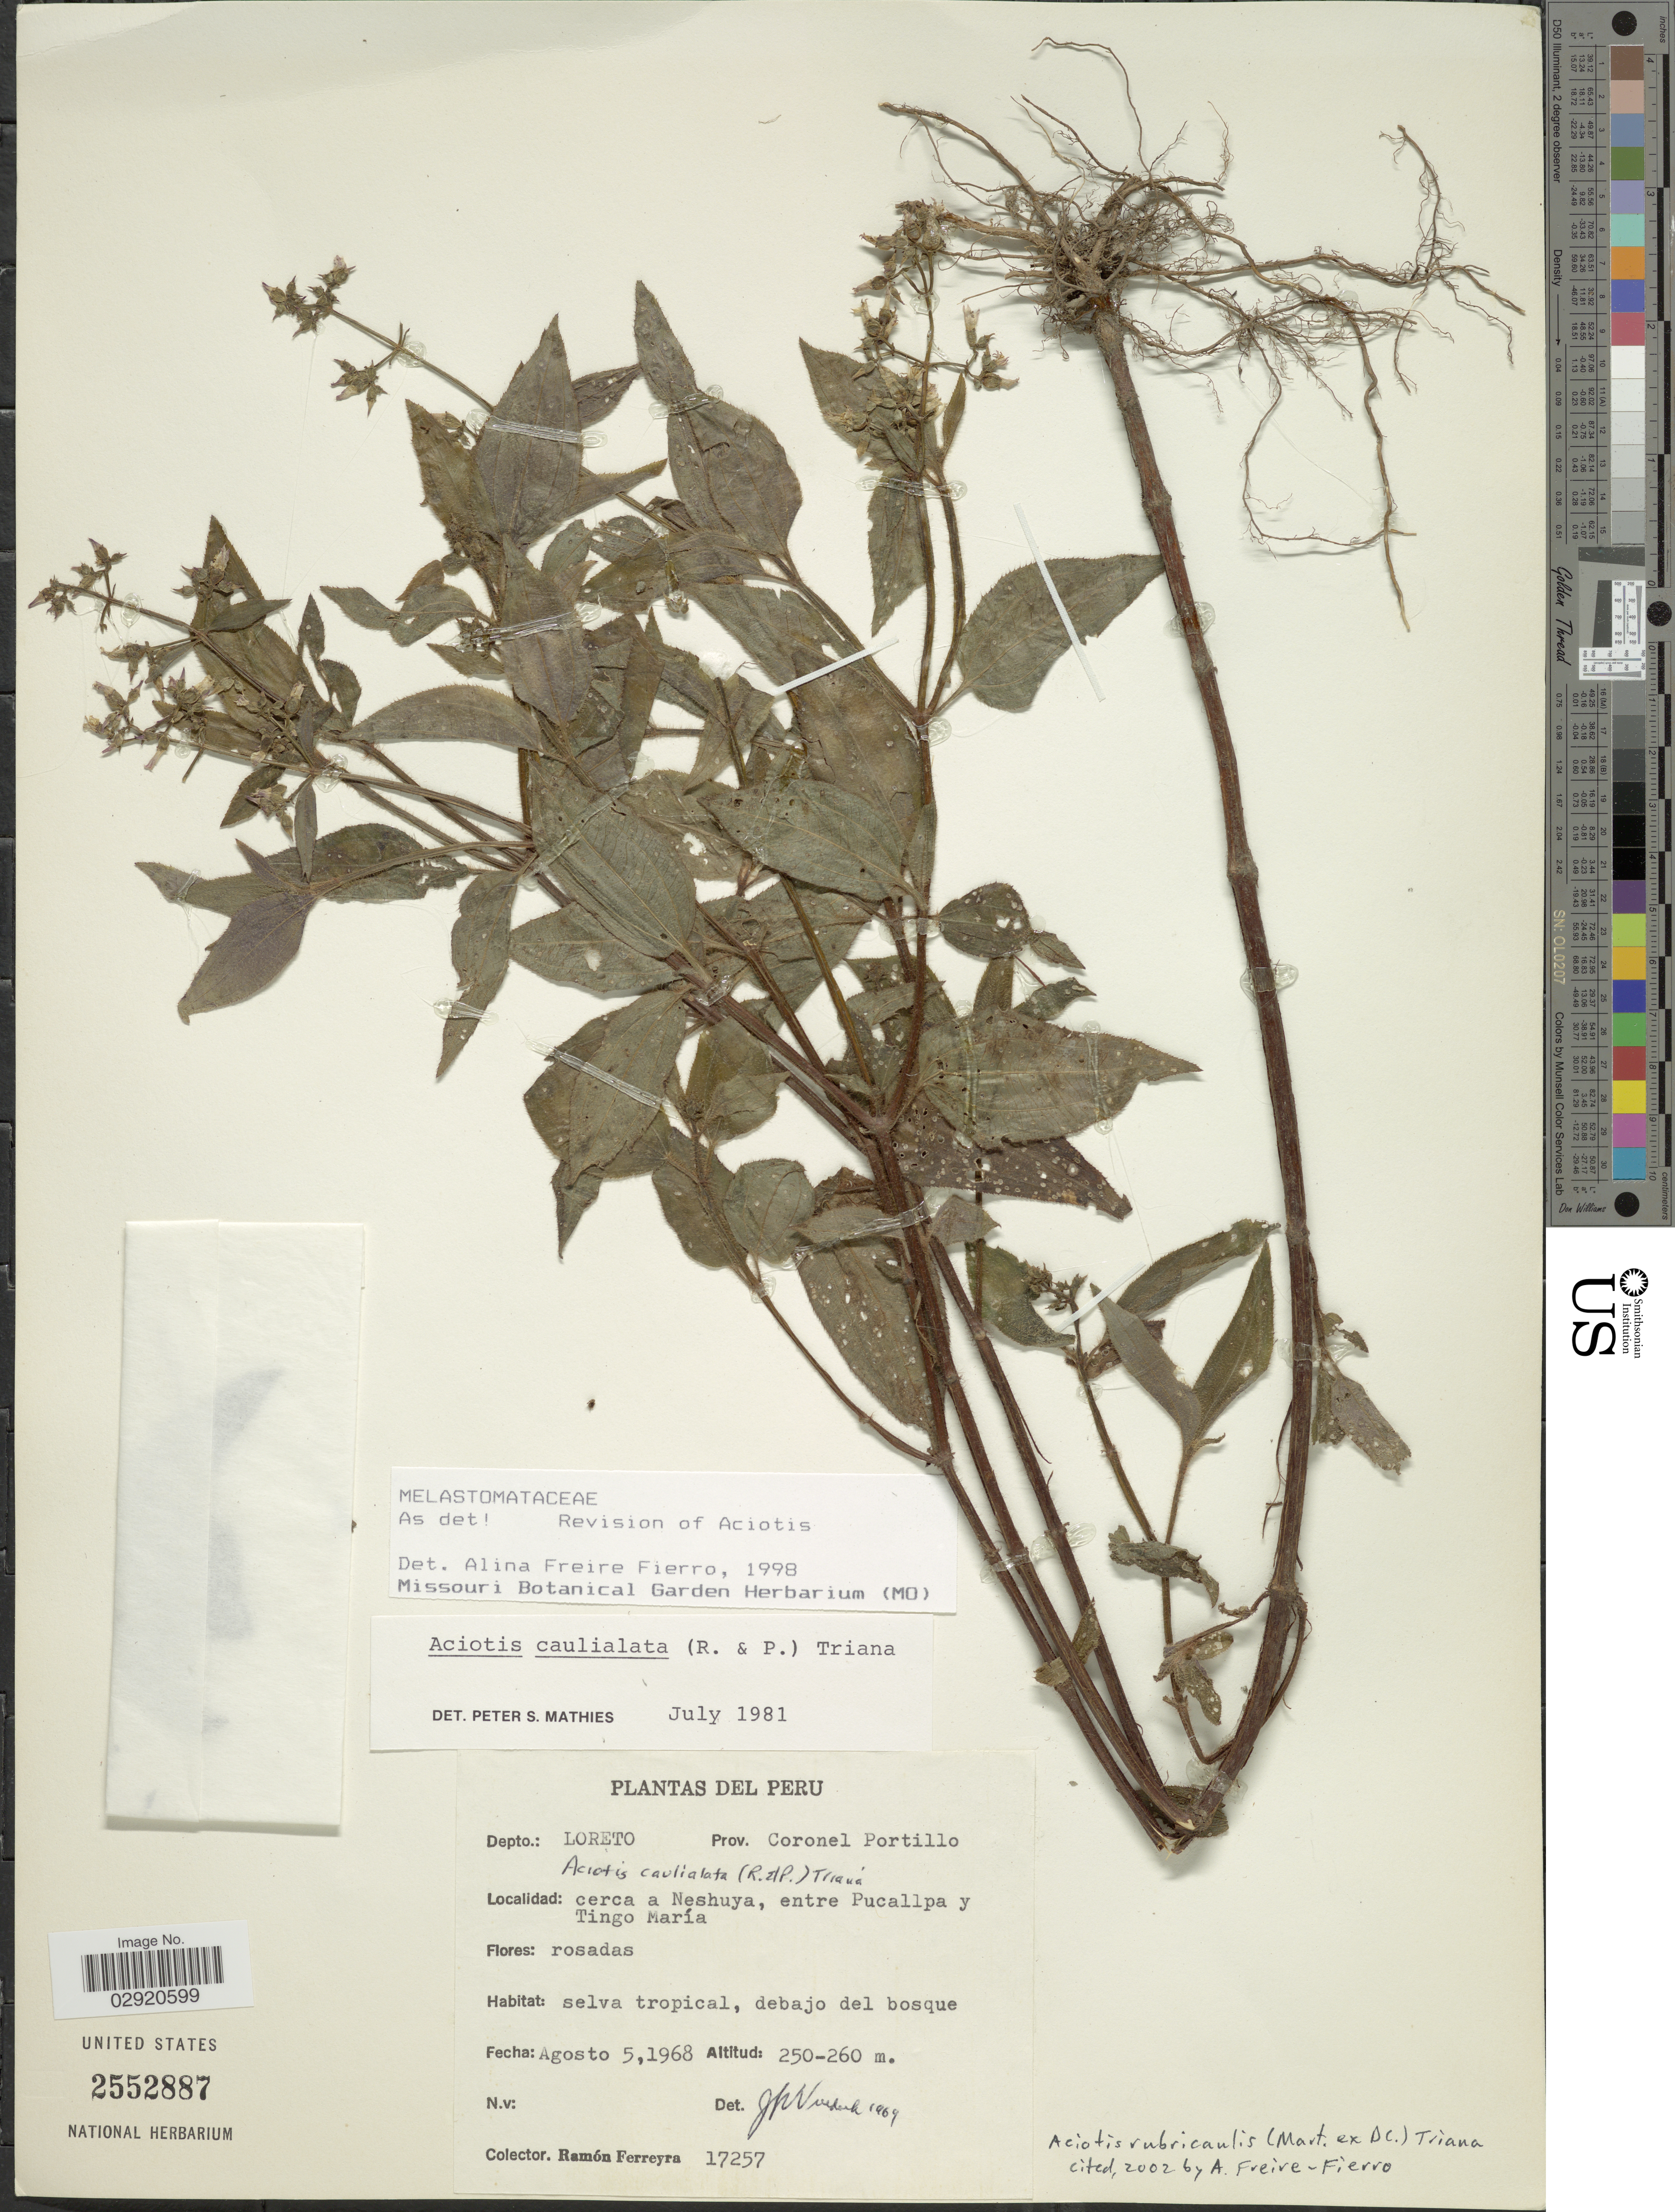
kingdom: Plantae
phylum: Tracheophyta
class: Magnoliopsida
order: Myrtales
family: Melastomataceae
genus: Aciotis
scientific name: Aciotis rubricaulis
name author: (Mart. ex DC.) Triana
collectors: R. A. Ferreyra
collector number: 17257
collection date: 1968-08-05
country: Peru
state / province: Loreto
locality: Prov. Coronel Portillo. Cerca a Neshuya, entre Pucallpa y Tingo María.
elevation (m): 250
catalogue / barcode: US 2552887